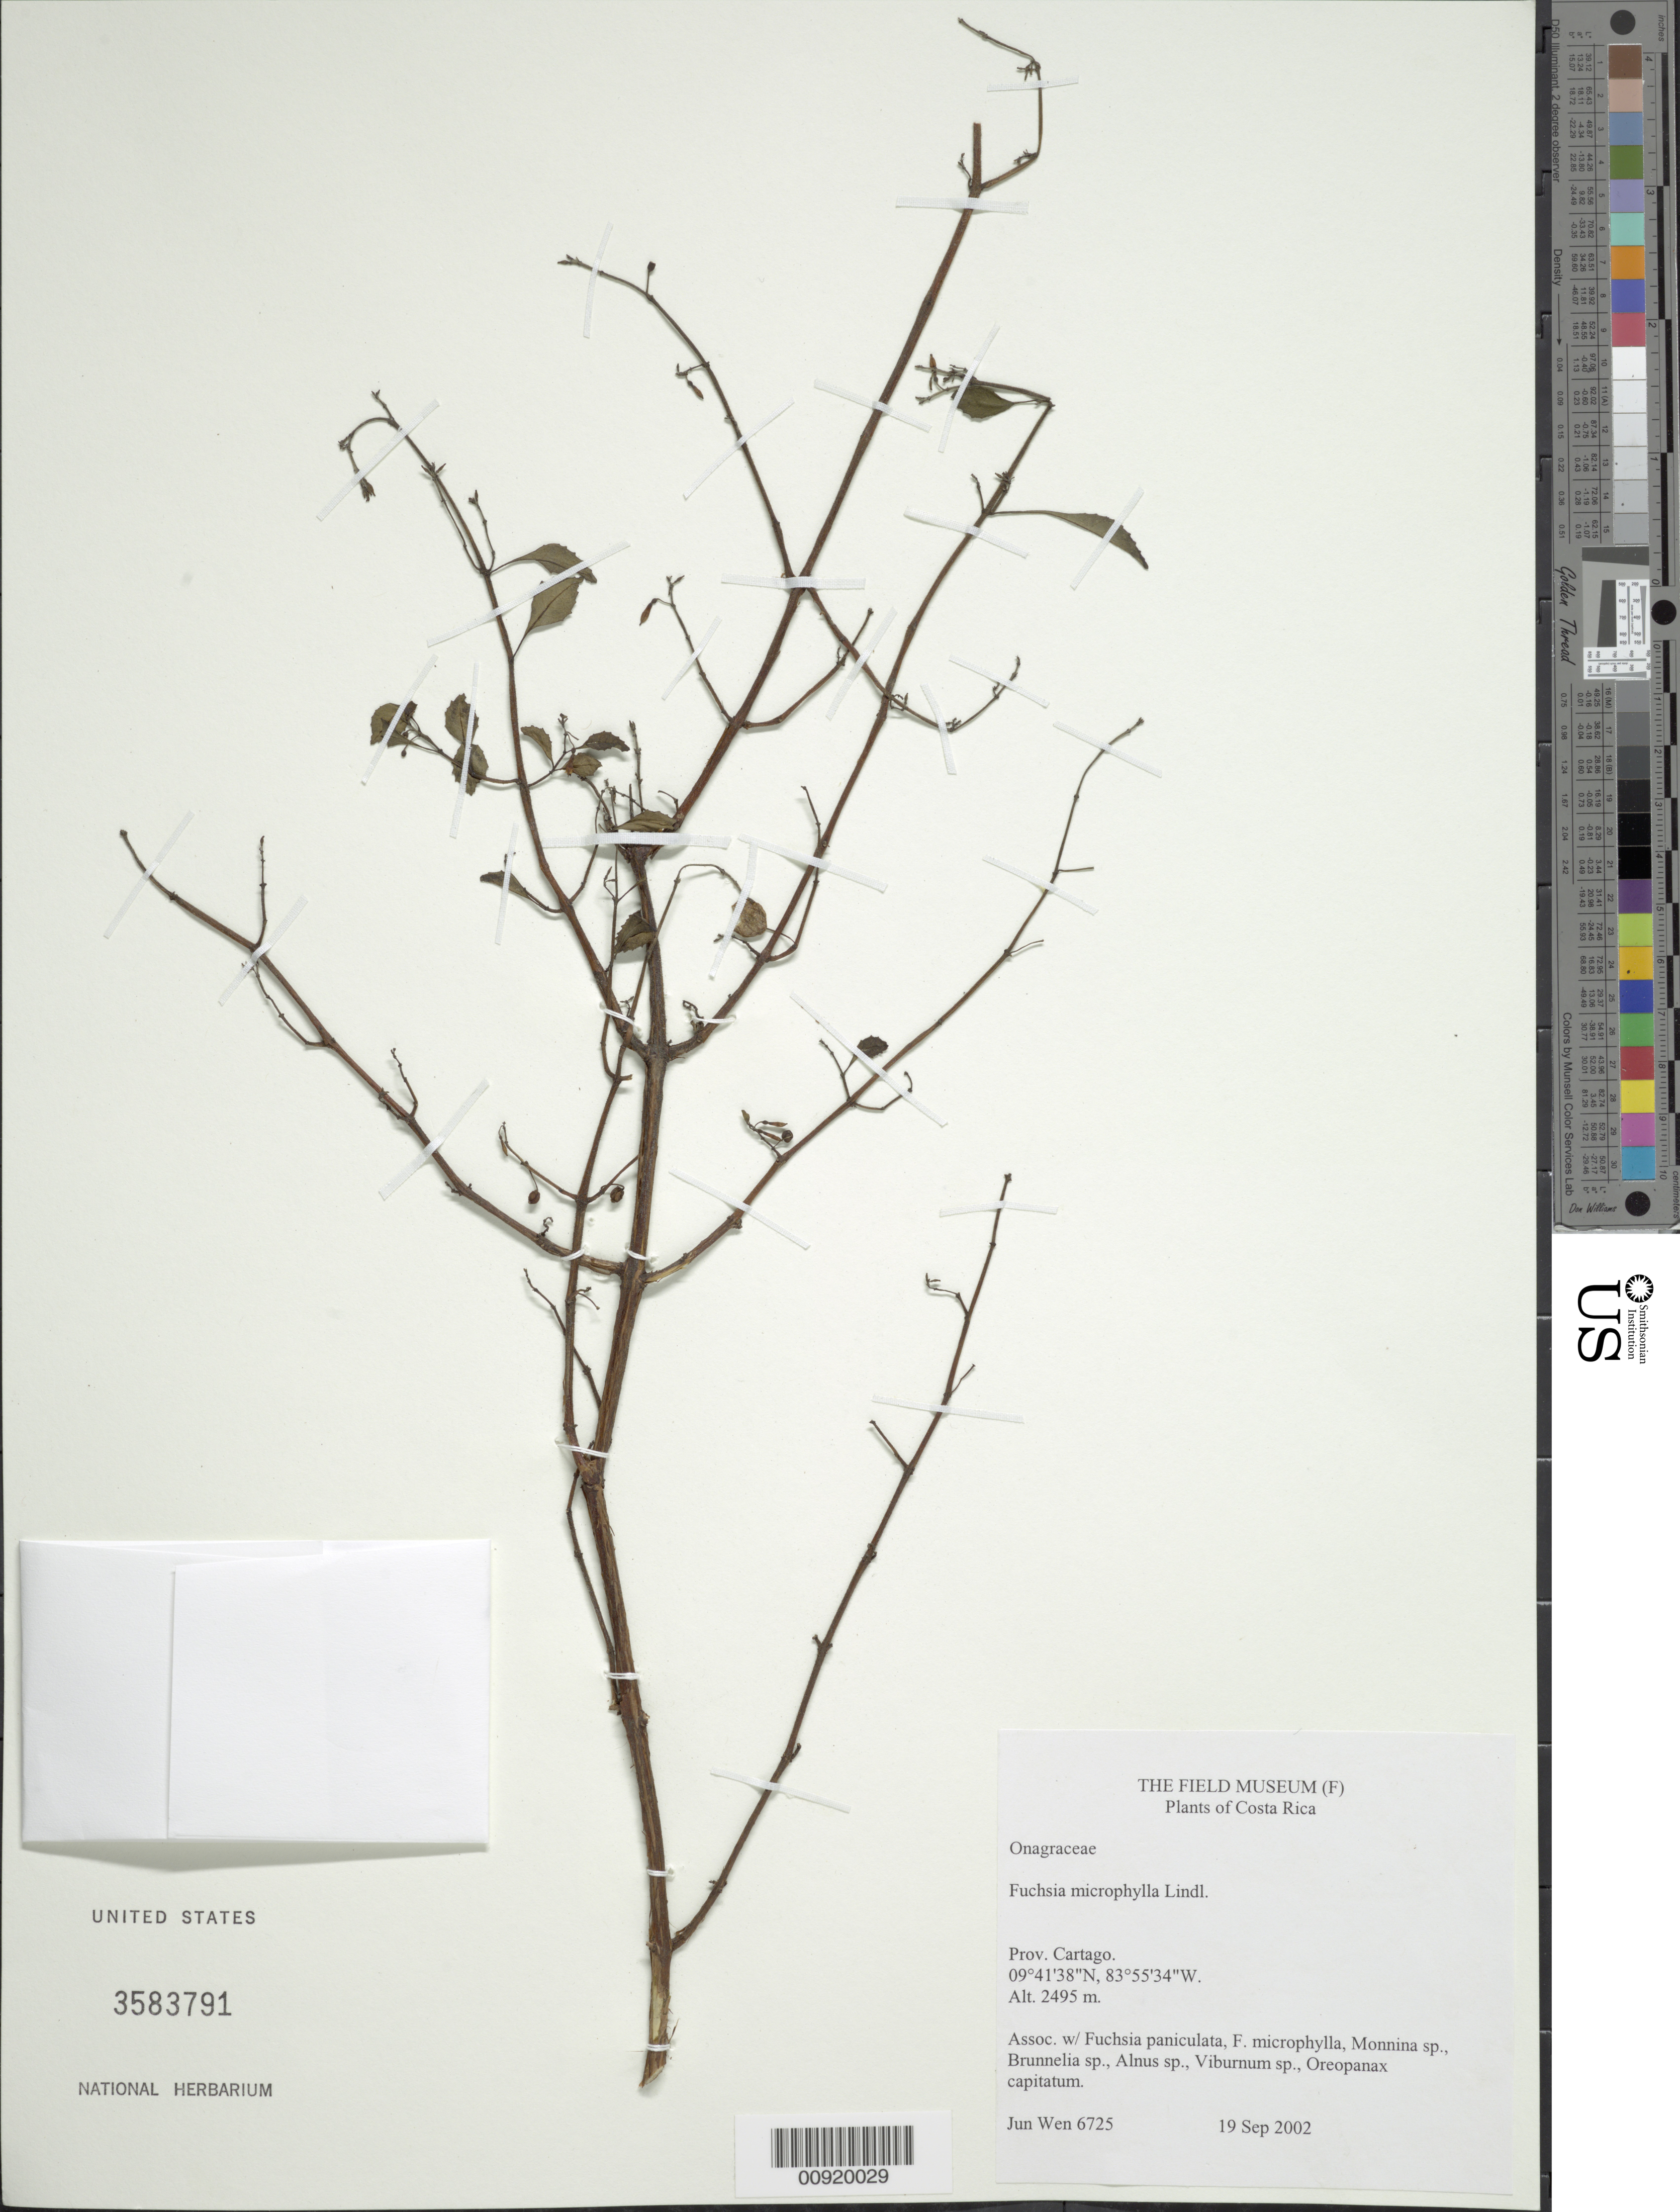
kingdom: Plantae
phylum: Tracheophyta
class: Magnoliopsida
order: Myrtales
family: Onagraceae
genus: Fuchsia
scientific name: Fuchsia microphylla subsp. microphylla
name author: Kunth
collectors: J. Wen & R. Aguilar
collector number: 6725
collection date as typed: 19 Sep 2002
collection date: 2002-09-19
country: Costa Rica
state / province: Cartago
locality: Santa Maria de Dota. Rio Blanco de Coper.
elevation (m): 2420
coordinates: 9 40 26 N, 83 54 54 W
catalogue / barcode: US 3583791